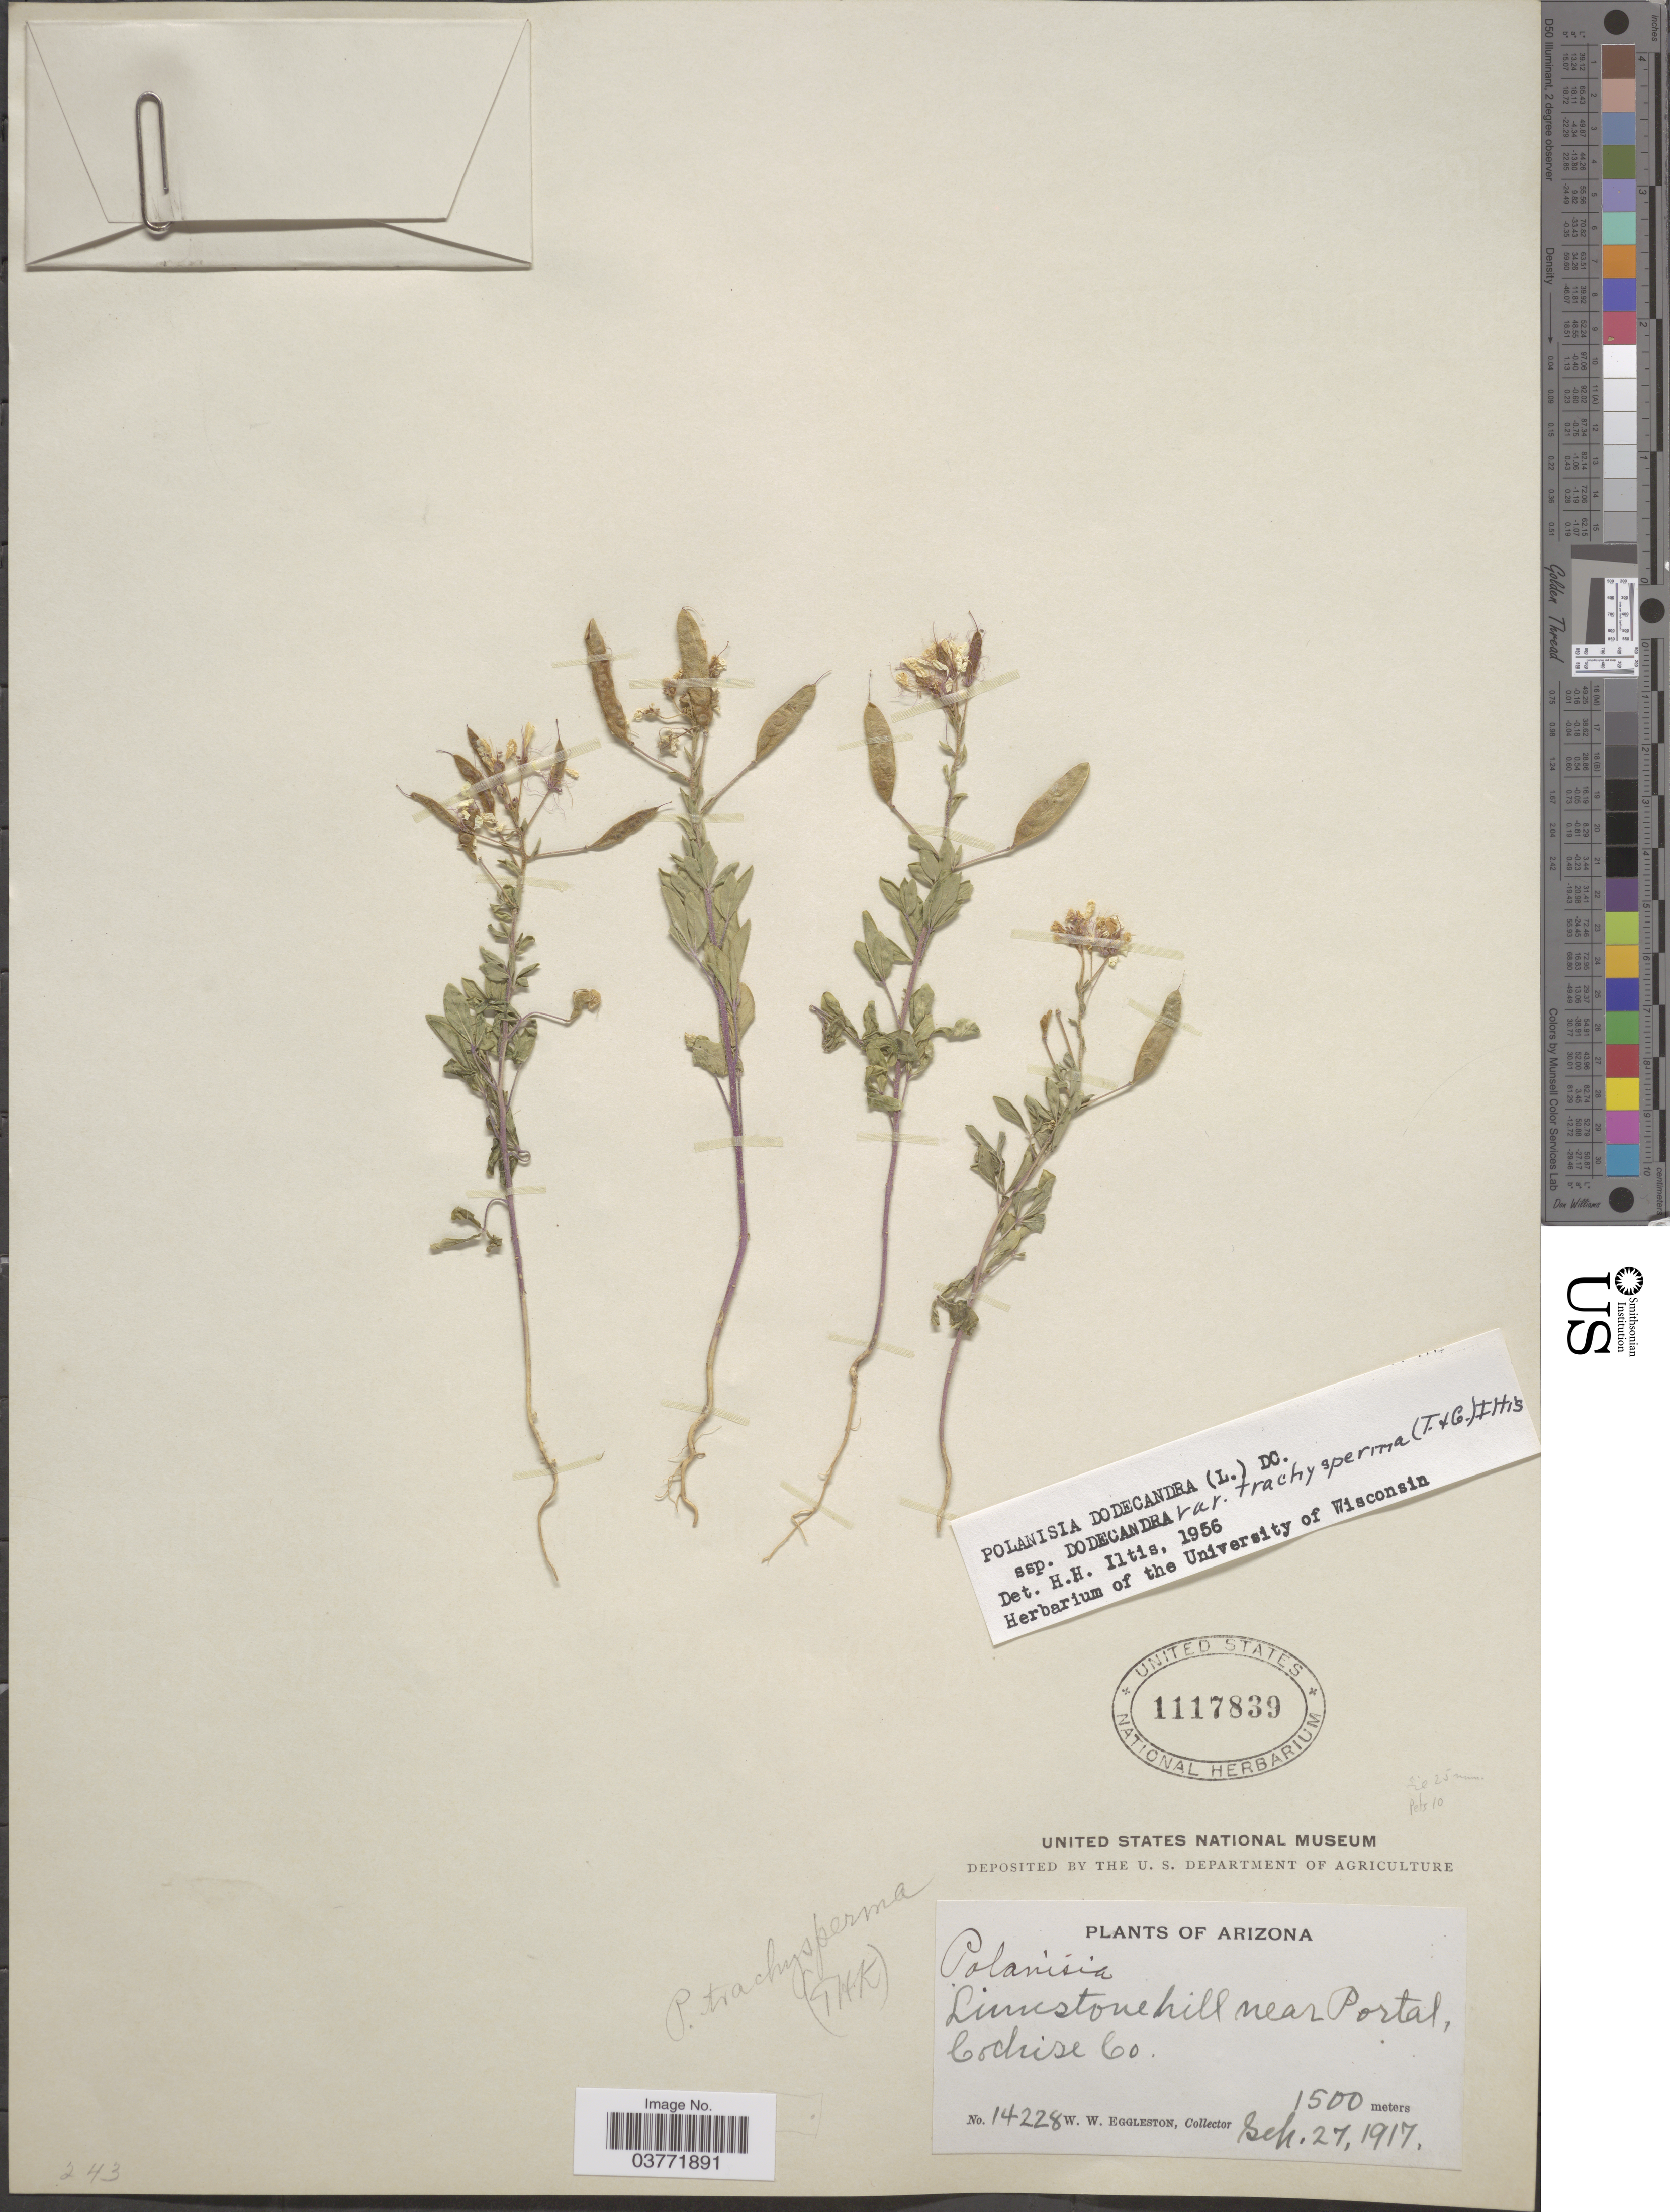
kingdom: Plantae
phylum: Tracheophyta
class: Magnoliopsida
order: Brassicales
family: Cleomaceae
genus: Polanisia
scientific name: Polanisia trachysperma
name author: Torr. & A. Gray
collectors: W. W. Eggleston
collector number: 14228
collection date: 1917-09-27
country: United States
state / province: Arizona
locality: Limestone hill near Portal, Cochise Co.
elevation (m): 1500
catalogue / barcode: US 1117839